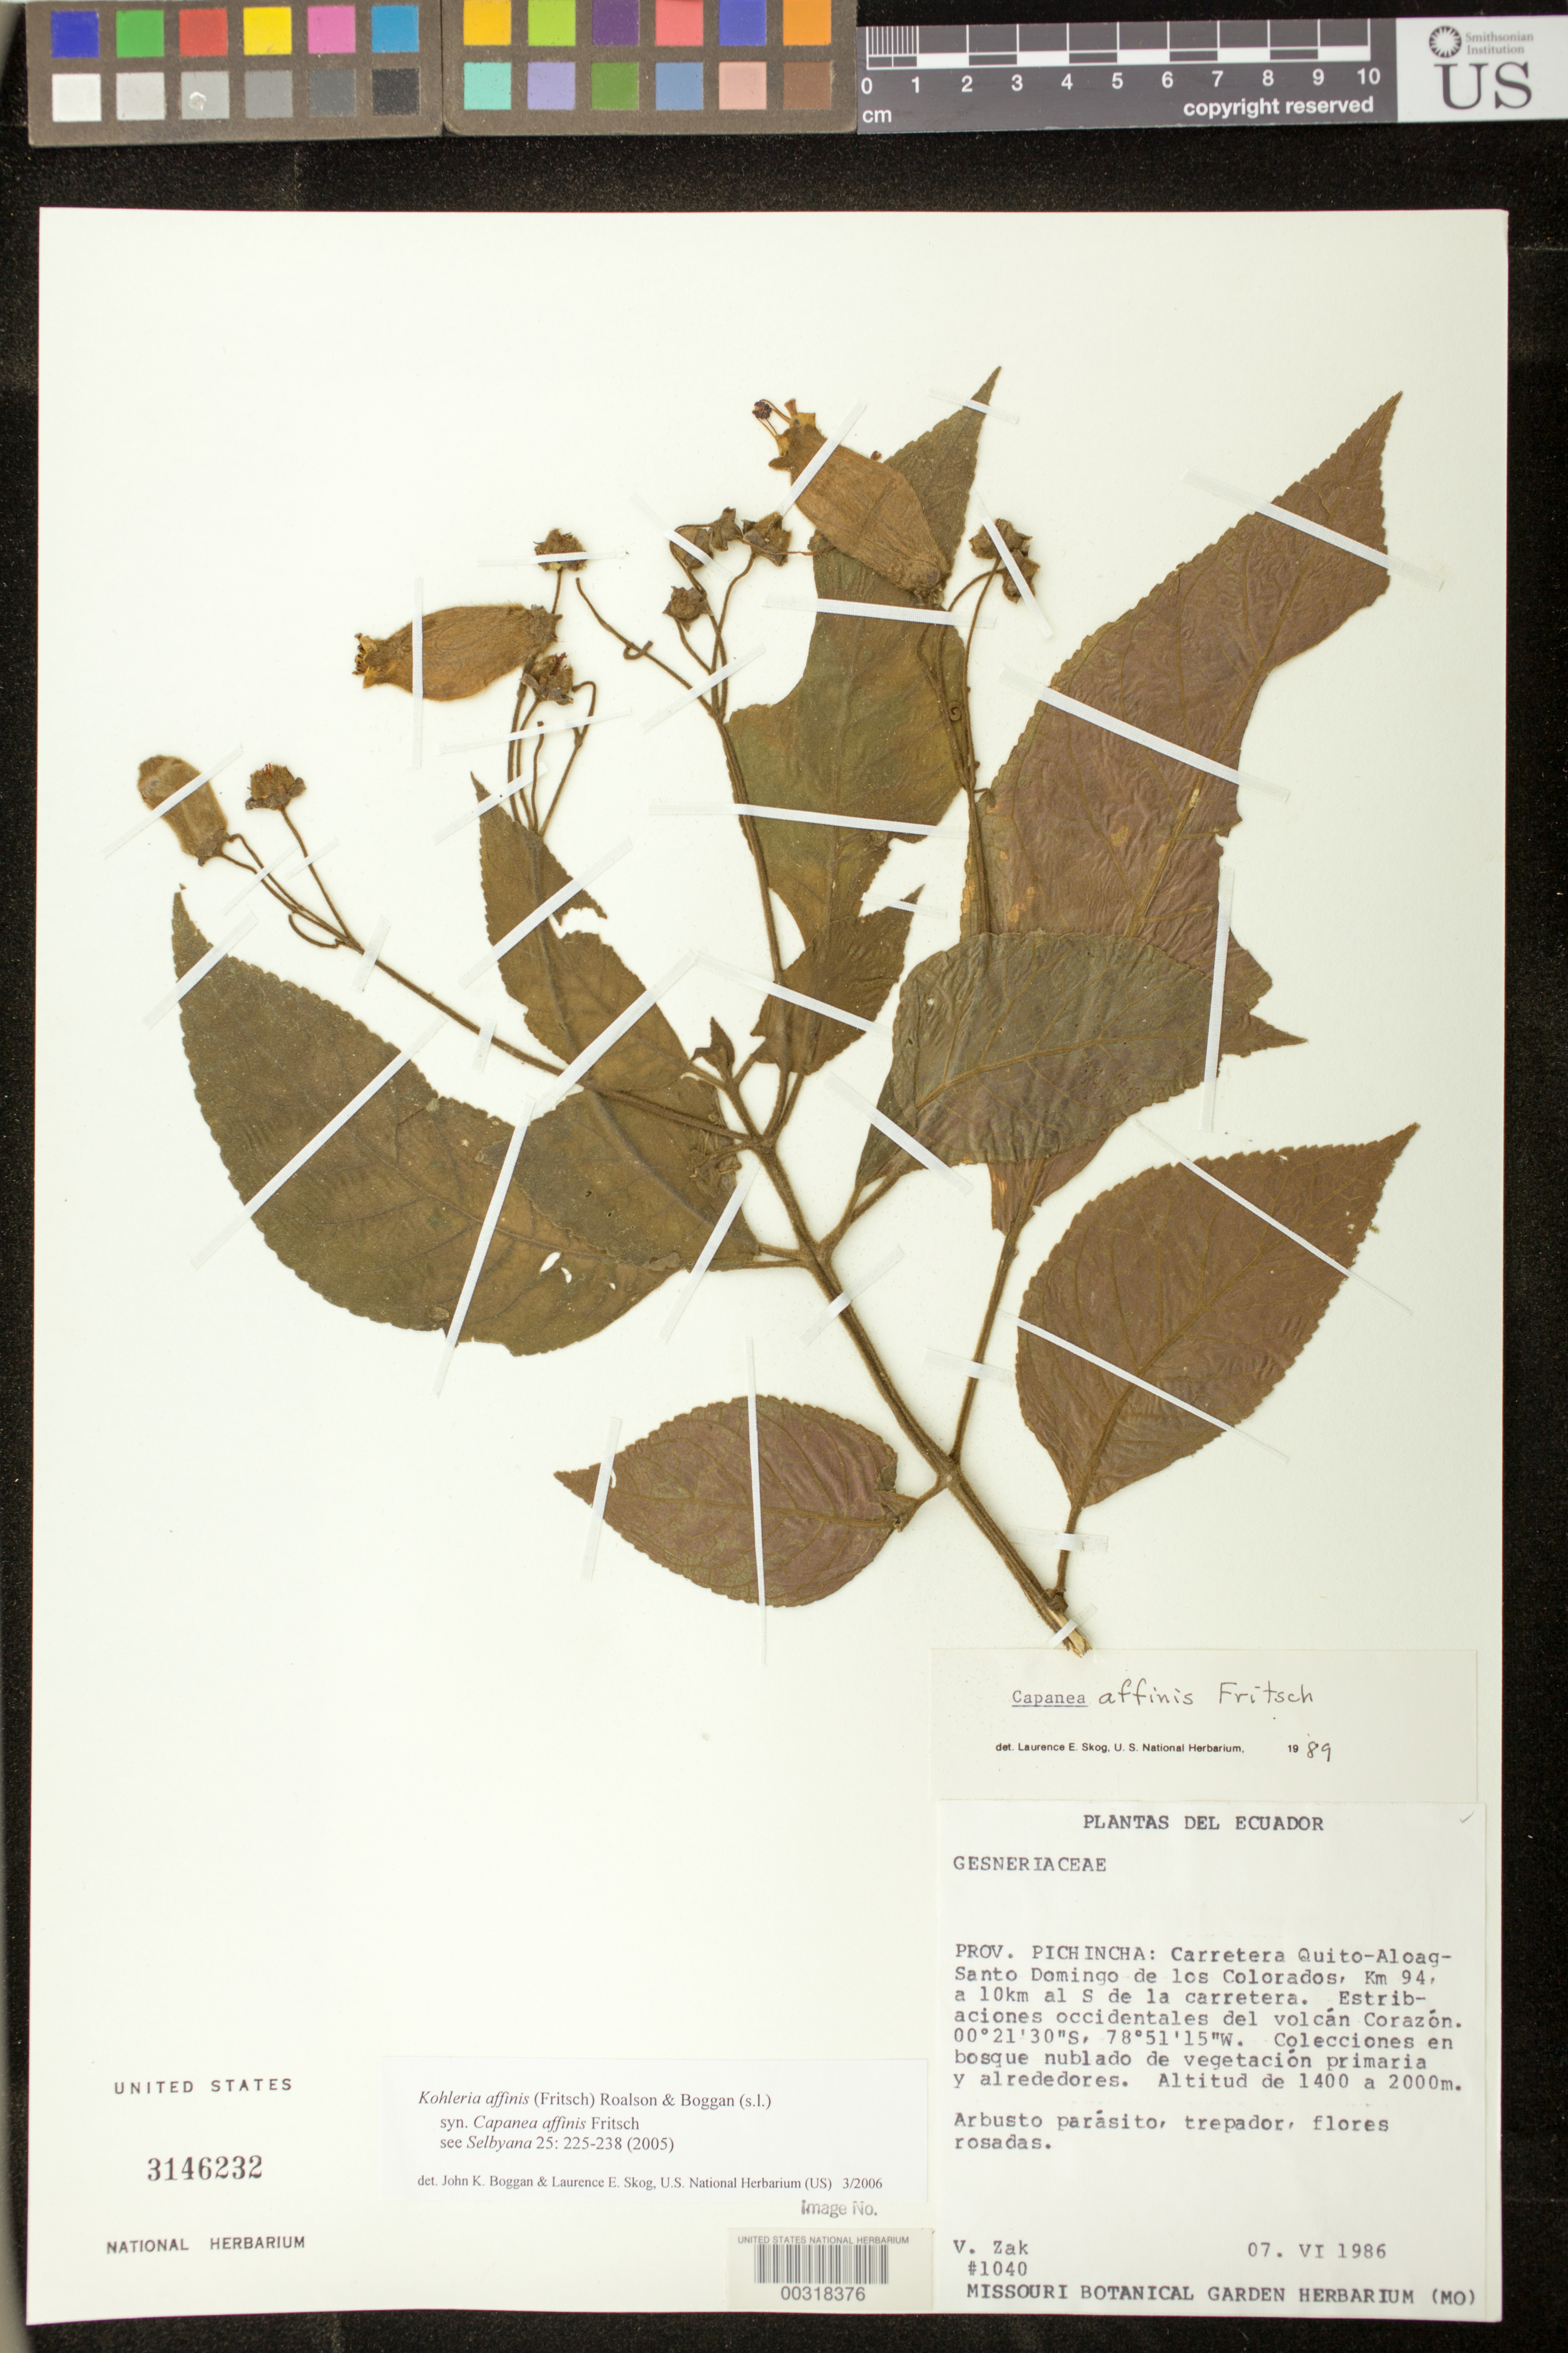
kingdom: Plantae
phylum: Tracheophyta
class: Magnoliopsida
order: Lamiales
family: Gesneriaceae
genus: Kohleria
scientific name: Kohleria affinis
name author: (Fritsch) Roalson & Boggan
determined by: Boggan, J. K.; Skog, L. E.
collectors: V. Zak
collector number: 1040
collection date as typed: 07 Jun 1986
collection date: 1986-06-07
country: Ecuador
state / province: Pichincha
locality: Quito - Aloag - Sto. Domingo de los Colorados highway, km 94, 10 km S of the highway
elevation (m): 1400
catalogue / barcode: US 3146232